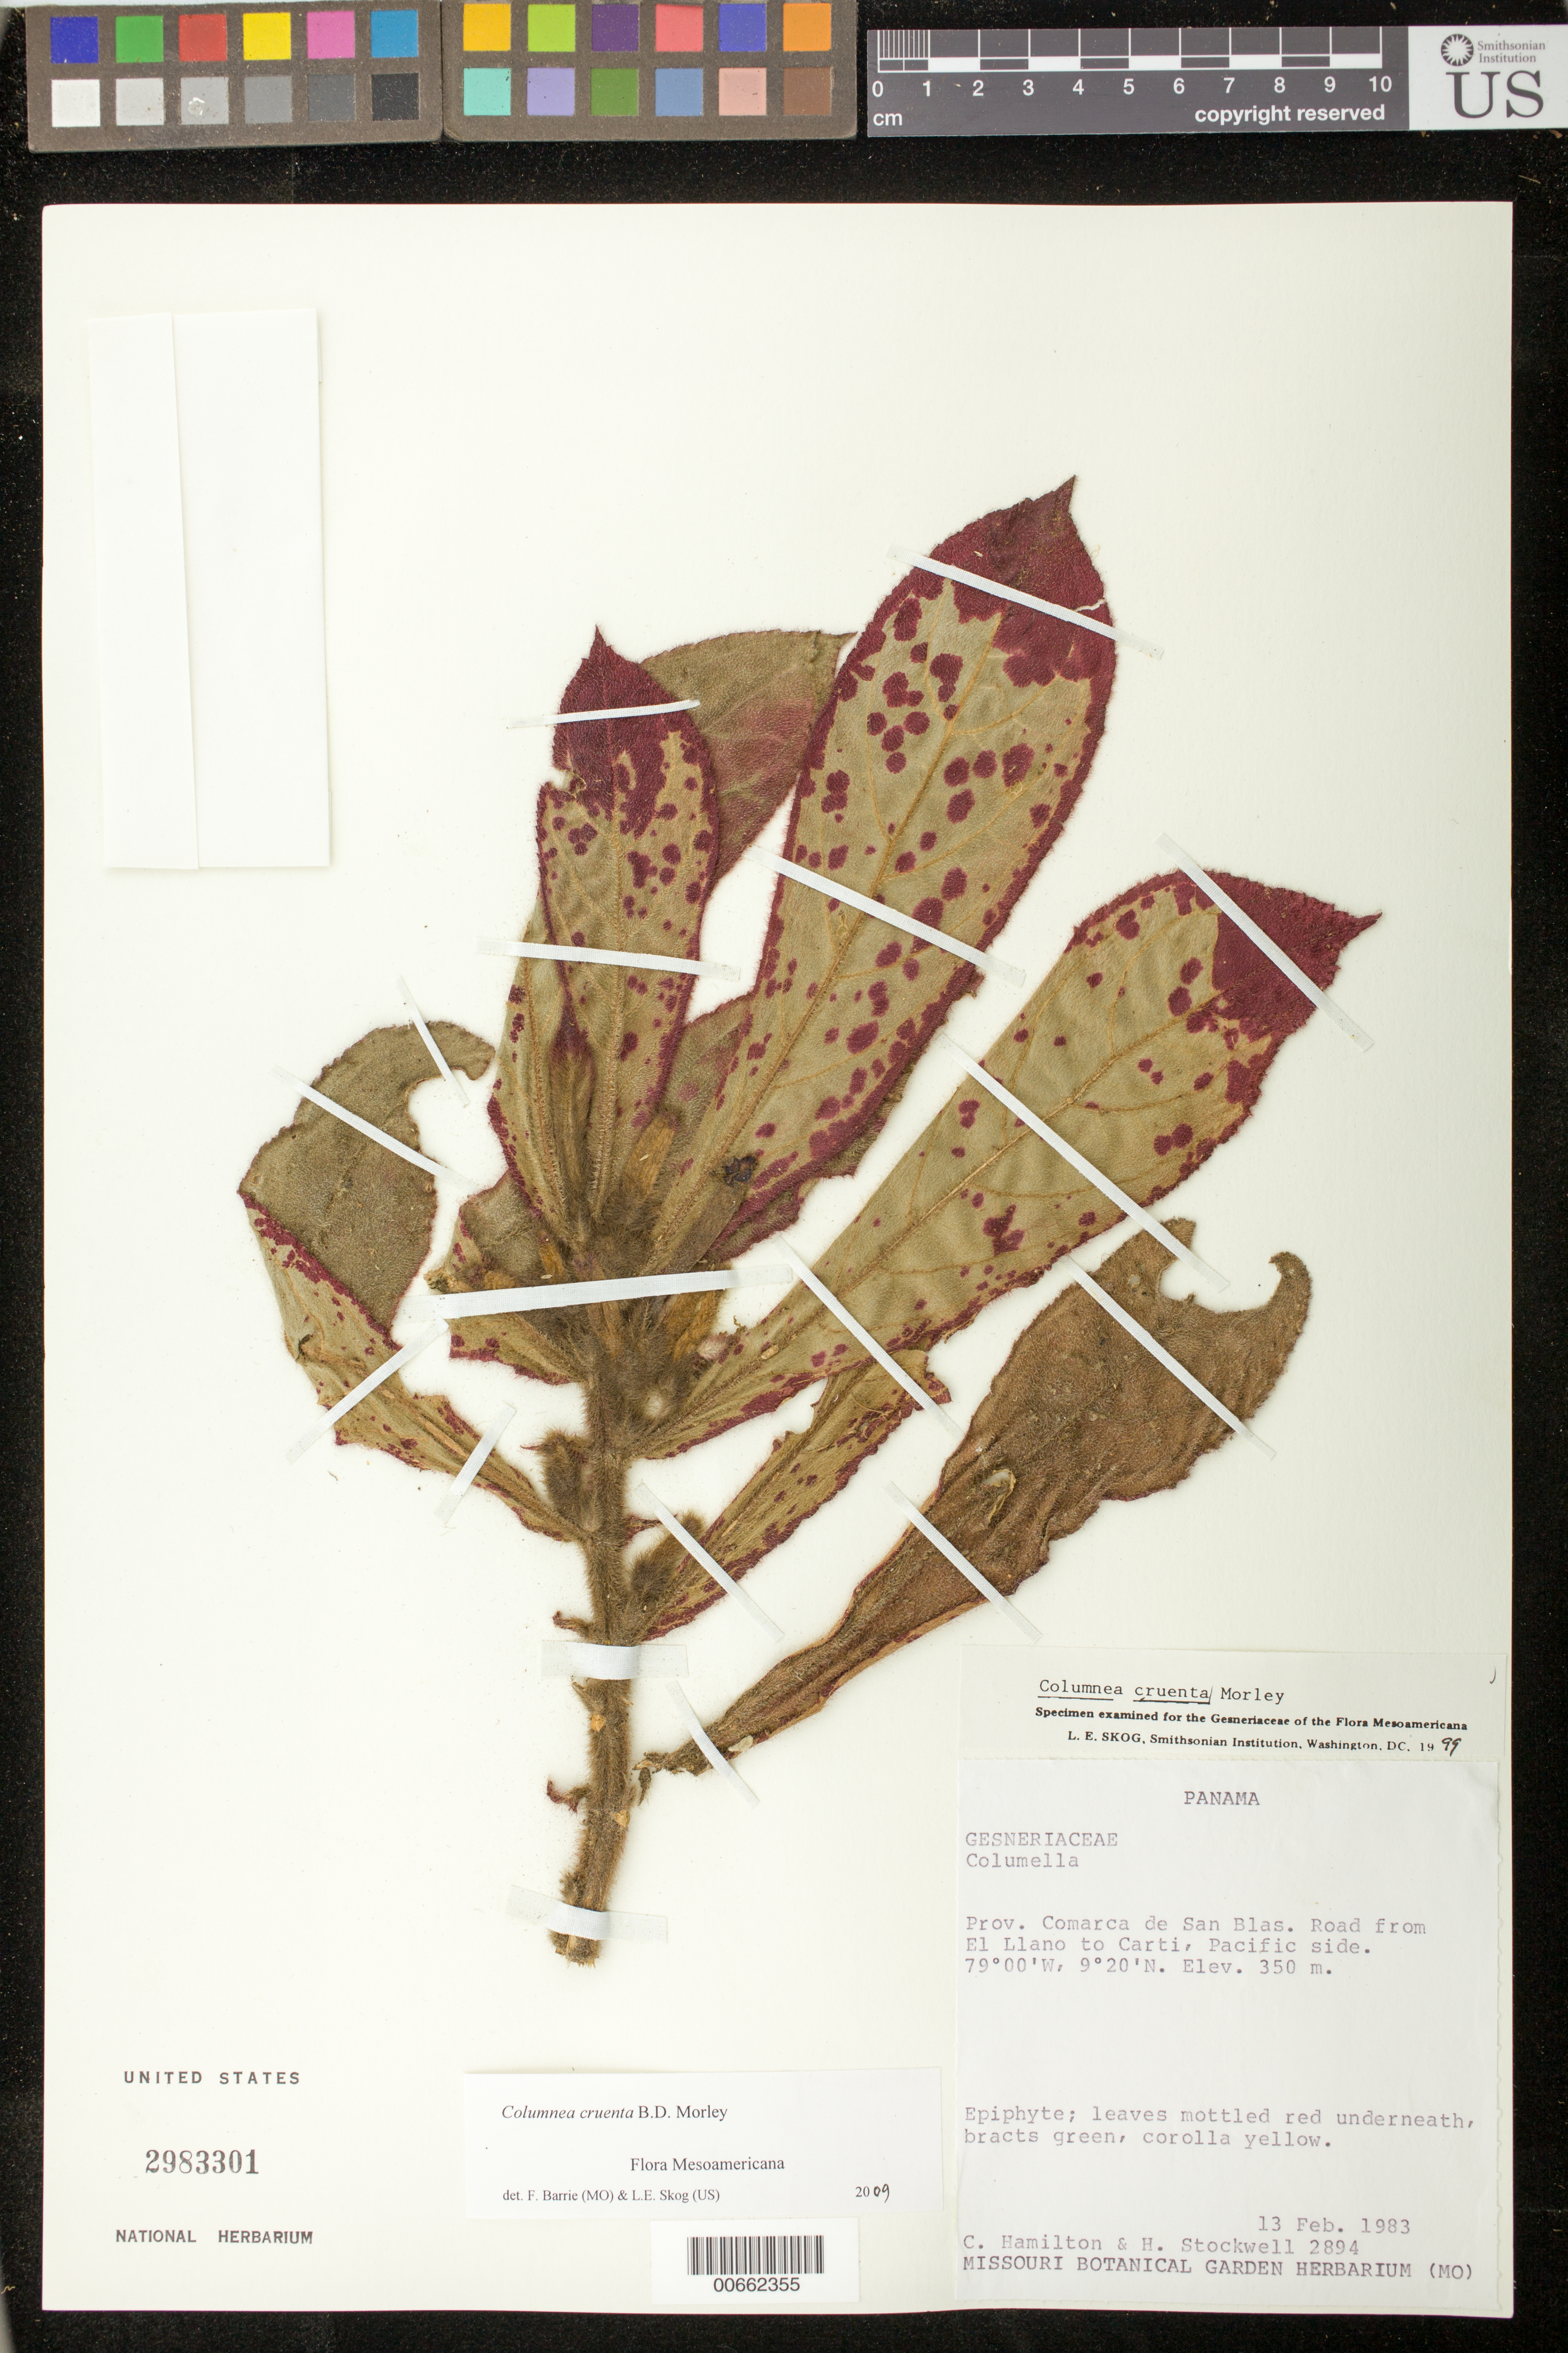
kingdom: Plantae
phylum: Tracheophyta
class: Magnoliopsida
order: Lamiales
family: Gesneriaceae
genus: Columnea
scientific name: Columnea cruenta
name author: B.D. Morley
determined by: Skog, Laurence E.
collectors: C. Hamilton & H. Stockwell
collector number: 2894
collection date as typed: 13 Feb 1983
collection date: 1983-02-13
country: Panama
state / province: Kuna Yala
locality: Prov. Comarca de San Blas, road from El Llano to Carti, Pacific side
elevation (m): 350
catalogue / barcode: US 2983301